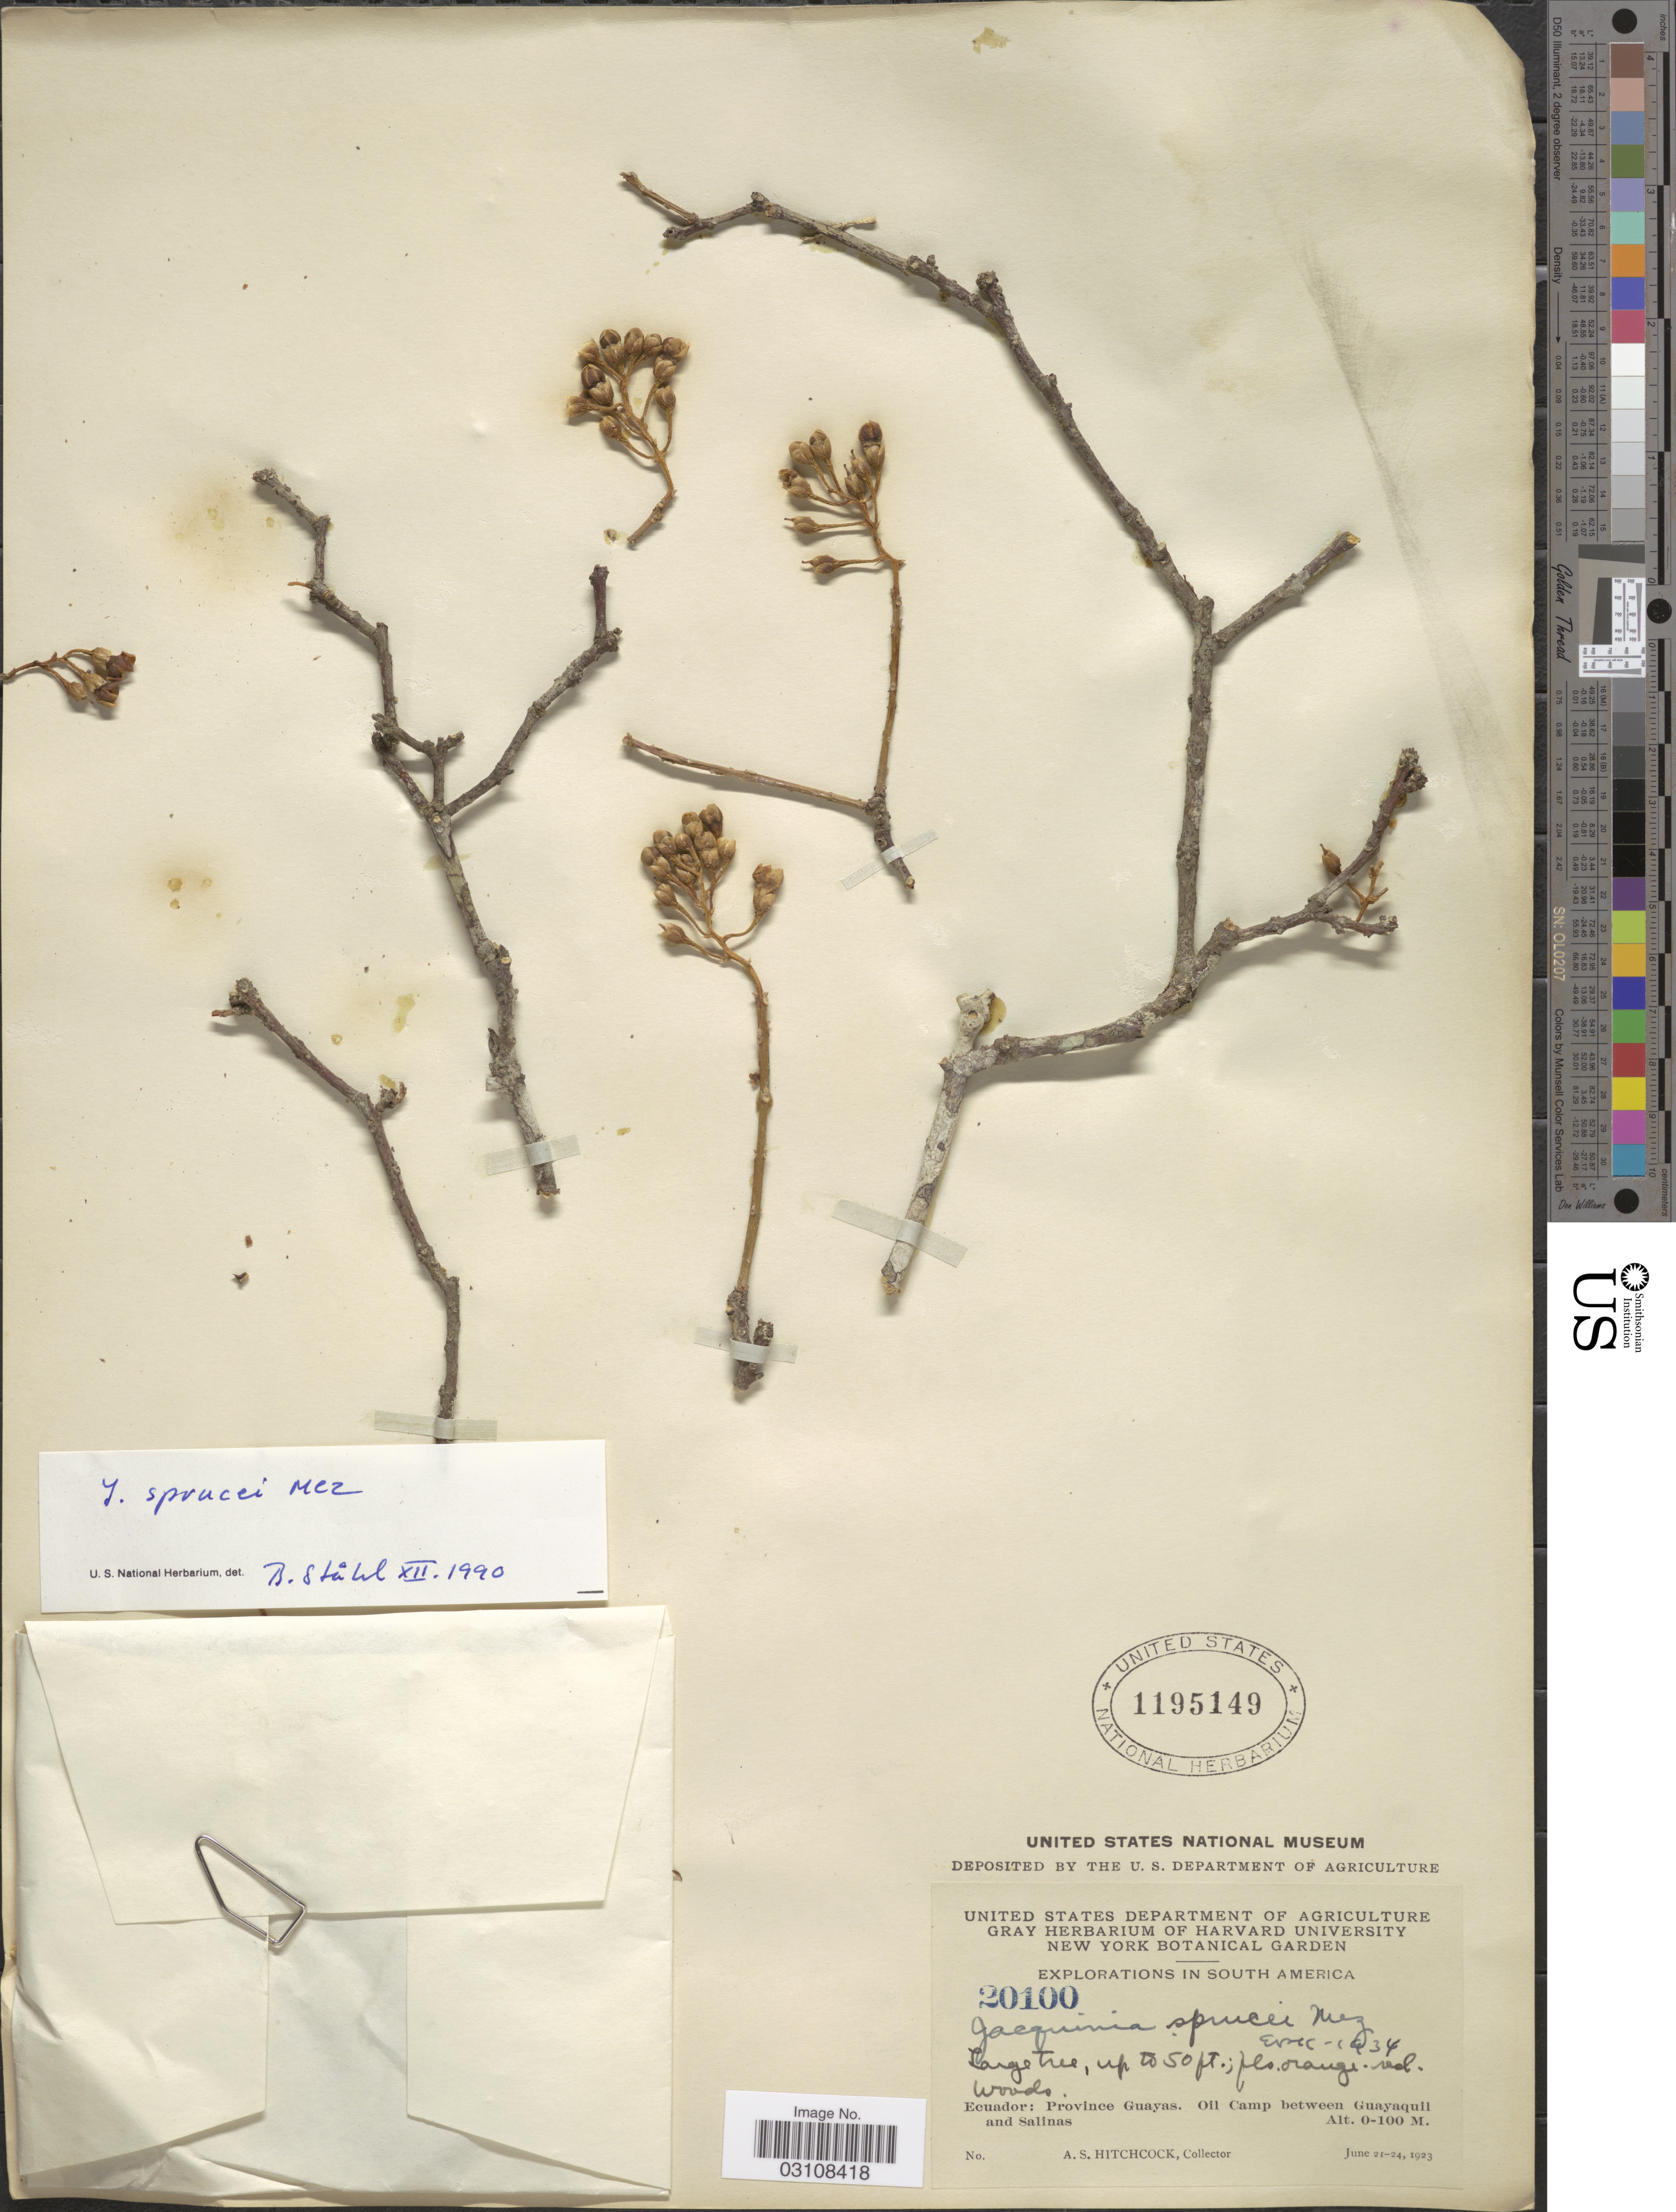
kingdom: Plantae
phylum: Tracheophyta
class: Magnoliopsida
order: Ericales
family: Primulaceae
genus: Bonellia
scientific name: Bonellia sprucei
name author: (Mez) B. Ståhl & Källersjö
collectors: A. S. Hitchcock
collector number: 20100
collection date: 1923-06-21/1923-06-24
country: Ecuador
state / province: Guayas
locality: Oil Camp between Guayaquil and Salinas.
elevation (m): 0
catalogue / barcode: US 1195149